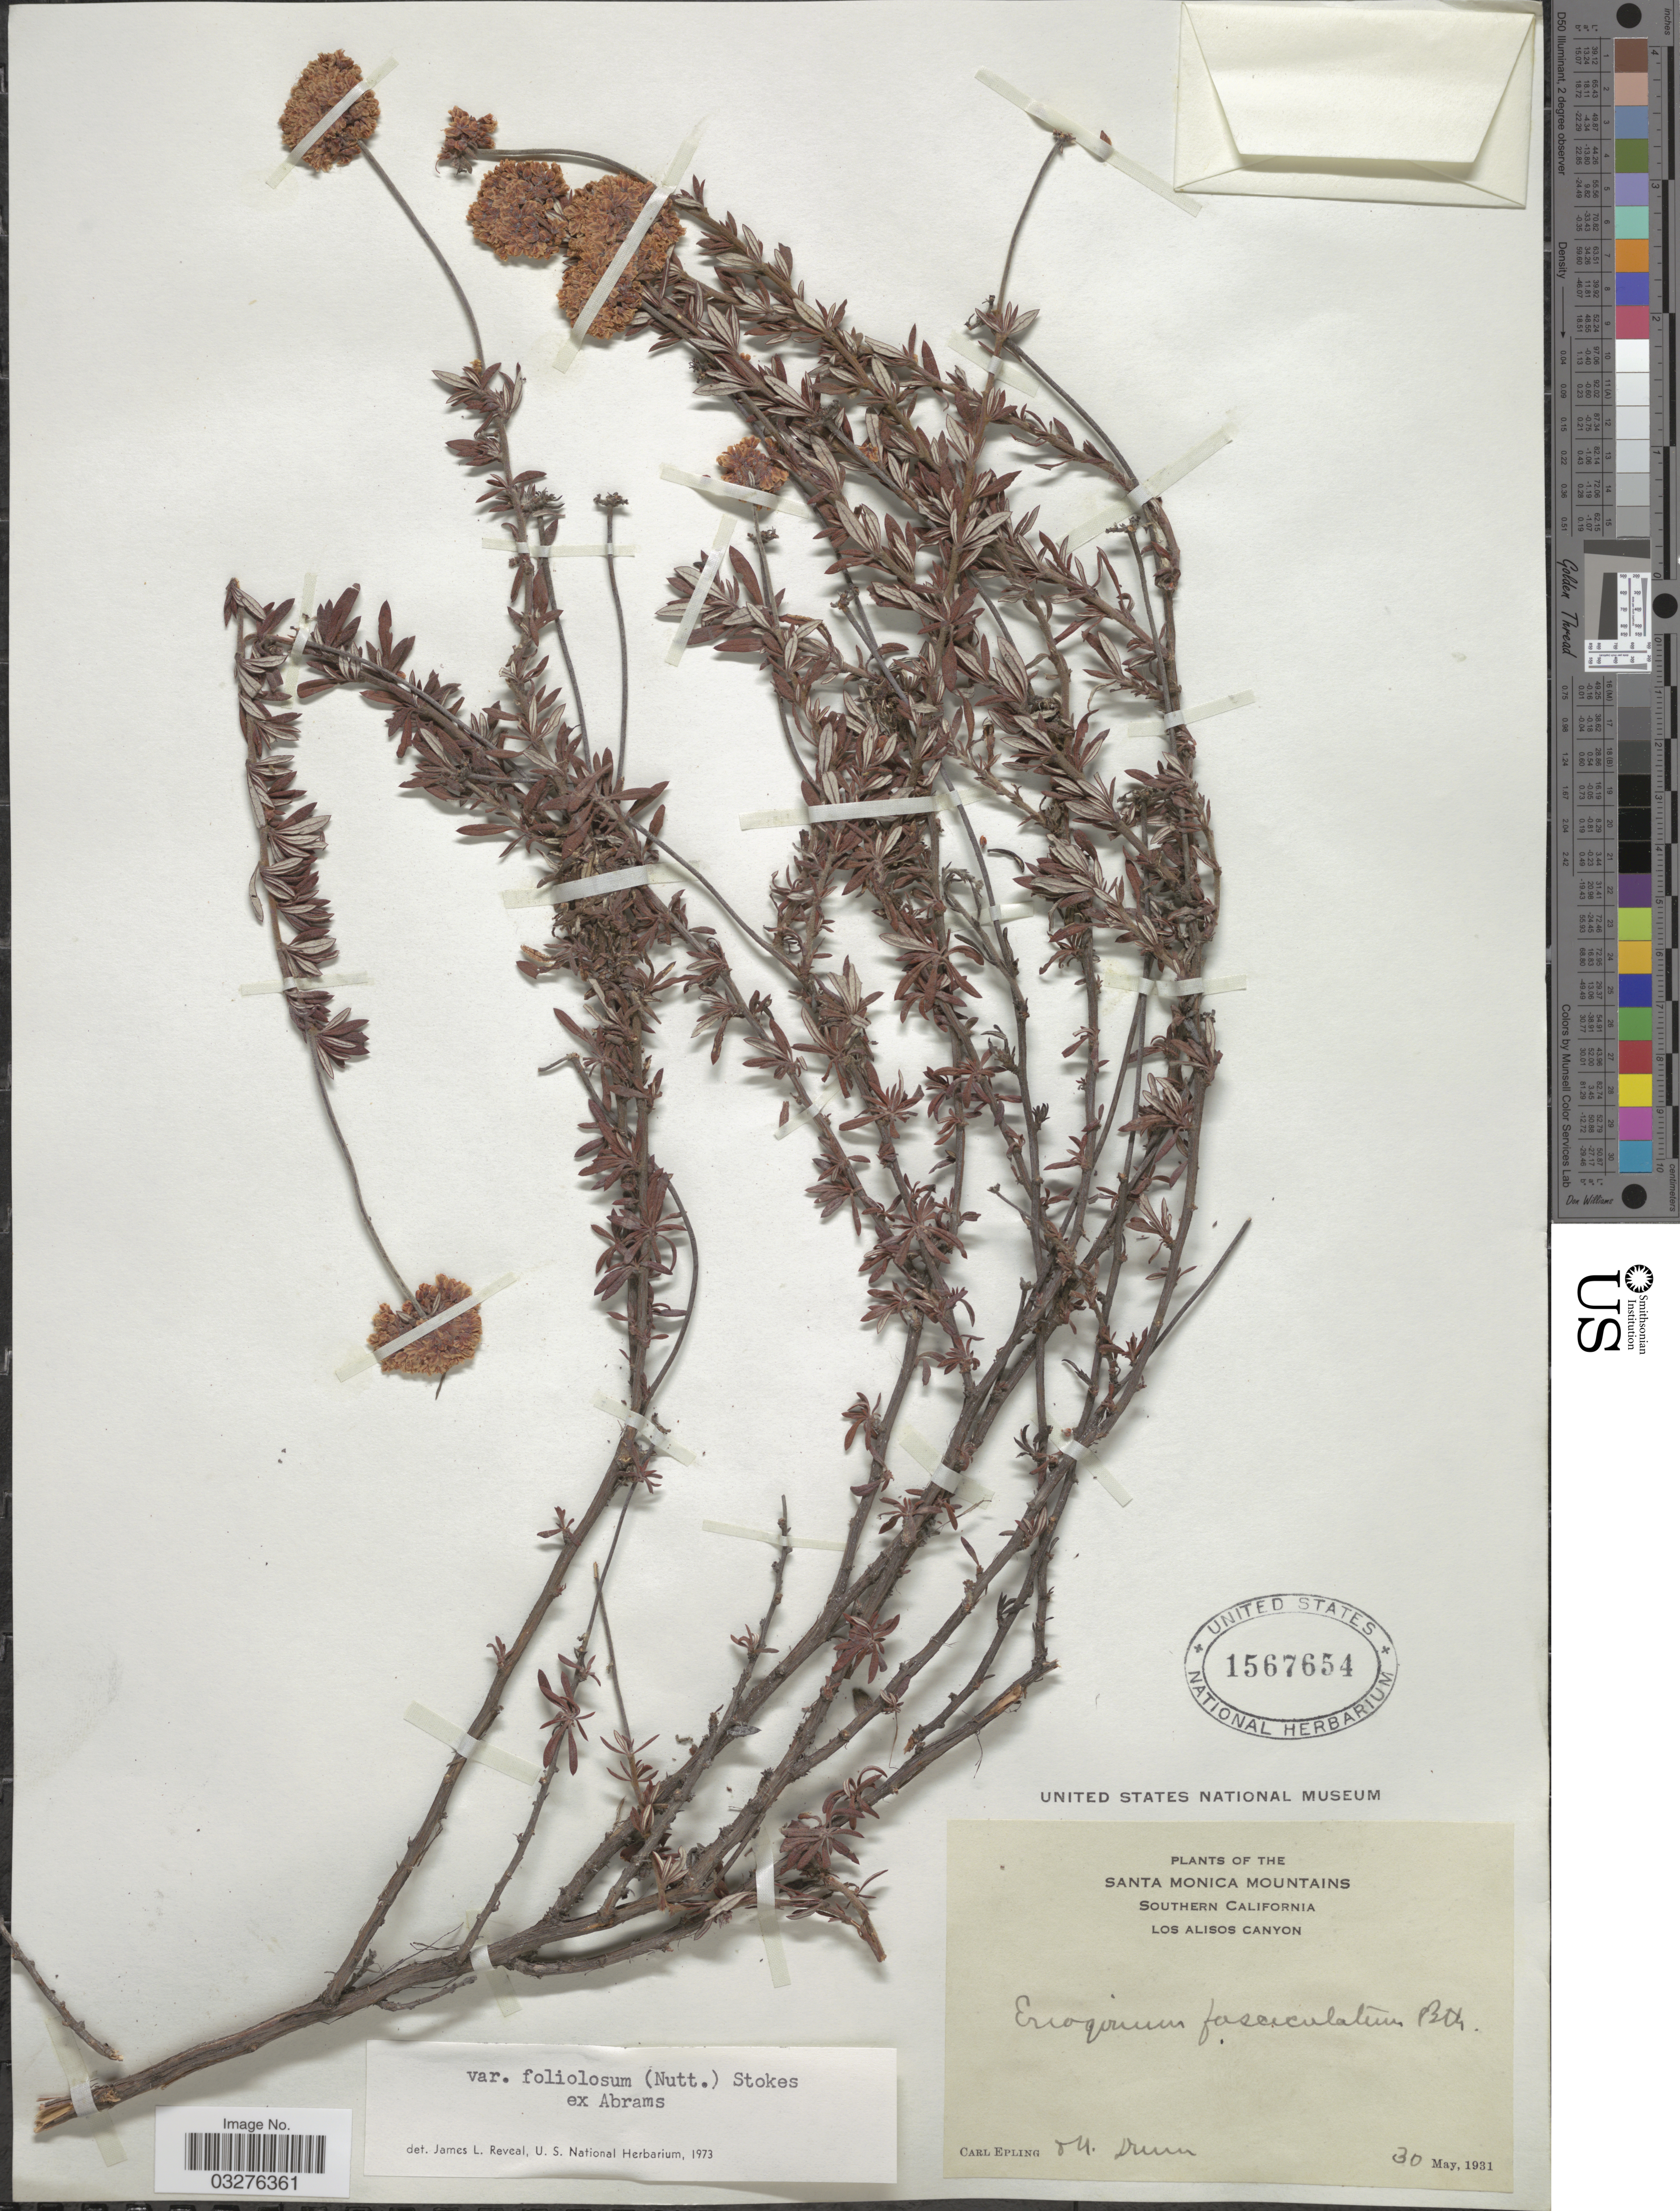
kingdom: Plantae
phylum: Tracheophyta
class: Magnoliopsida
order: Caryophyllales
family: Polygonaceae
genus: Eriogonum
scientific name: Eriogonum fasciculatum var. foliolosum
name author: (Nutt.) S. Stokes ex Abrams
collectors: C. C. Epling & N. Dunn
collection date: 1931-05-30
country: United States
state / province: California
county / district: Los Angeles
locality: Santa Monica Mountains, Southern California, Los Alisos Canyon.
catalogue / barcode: US 1567654